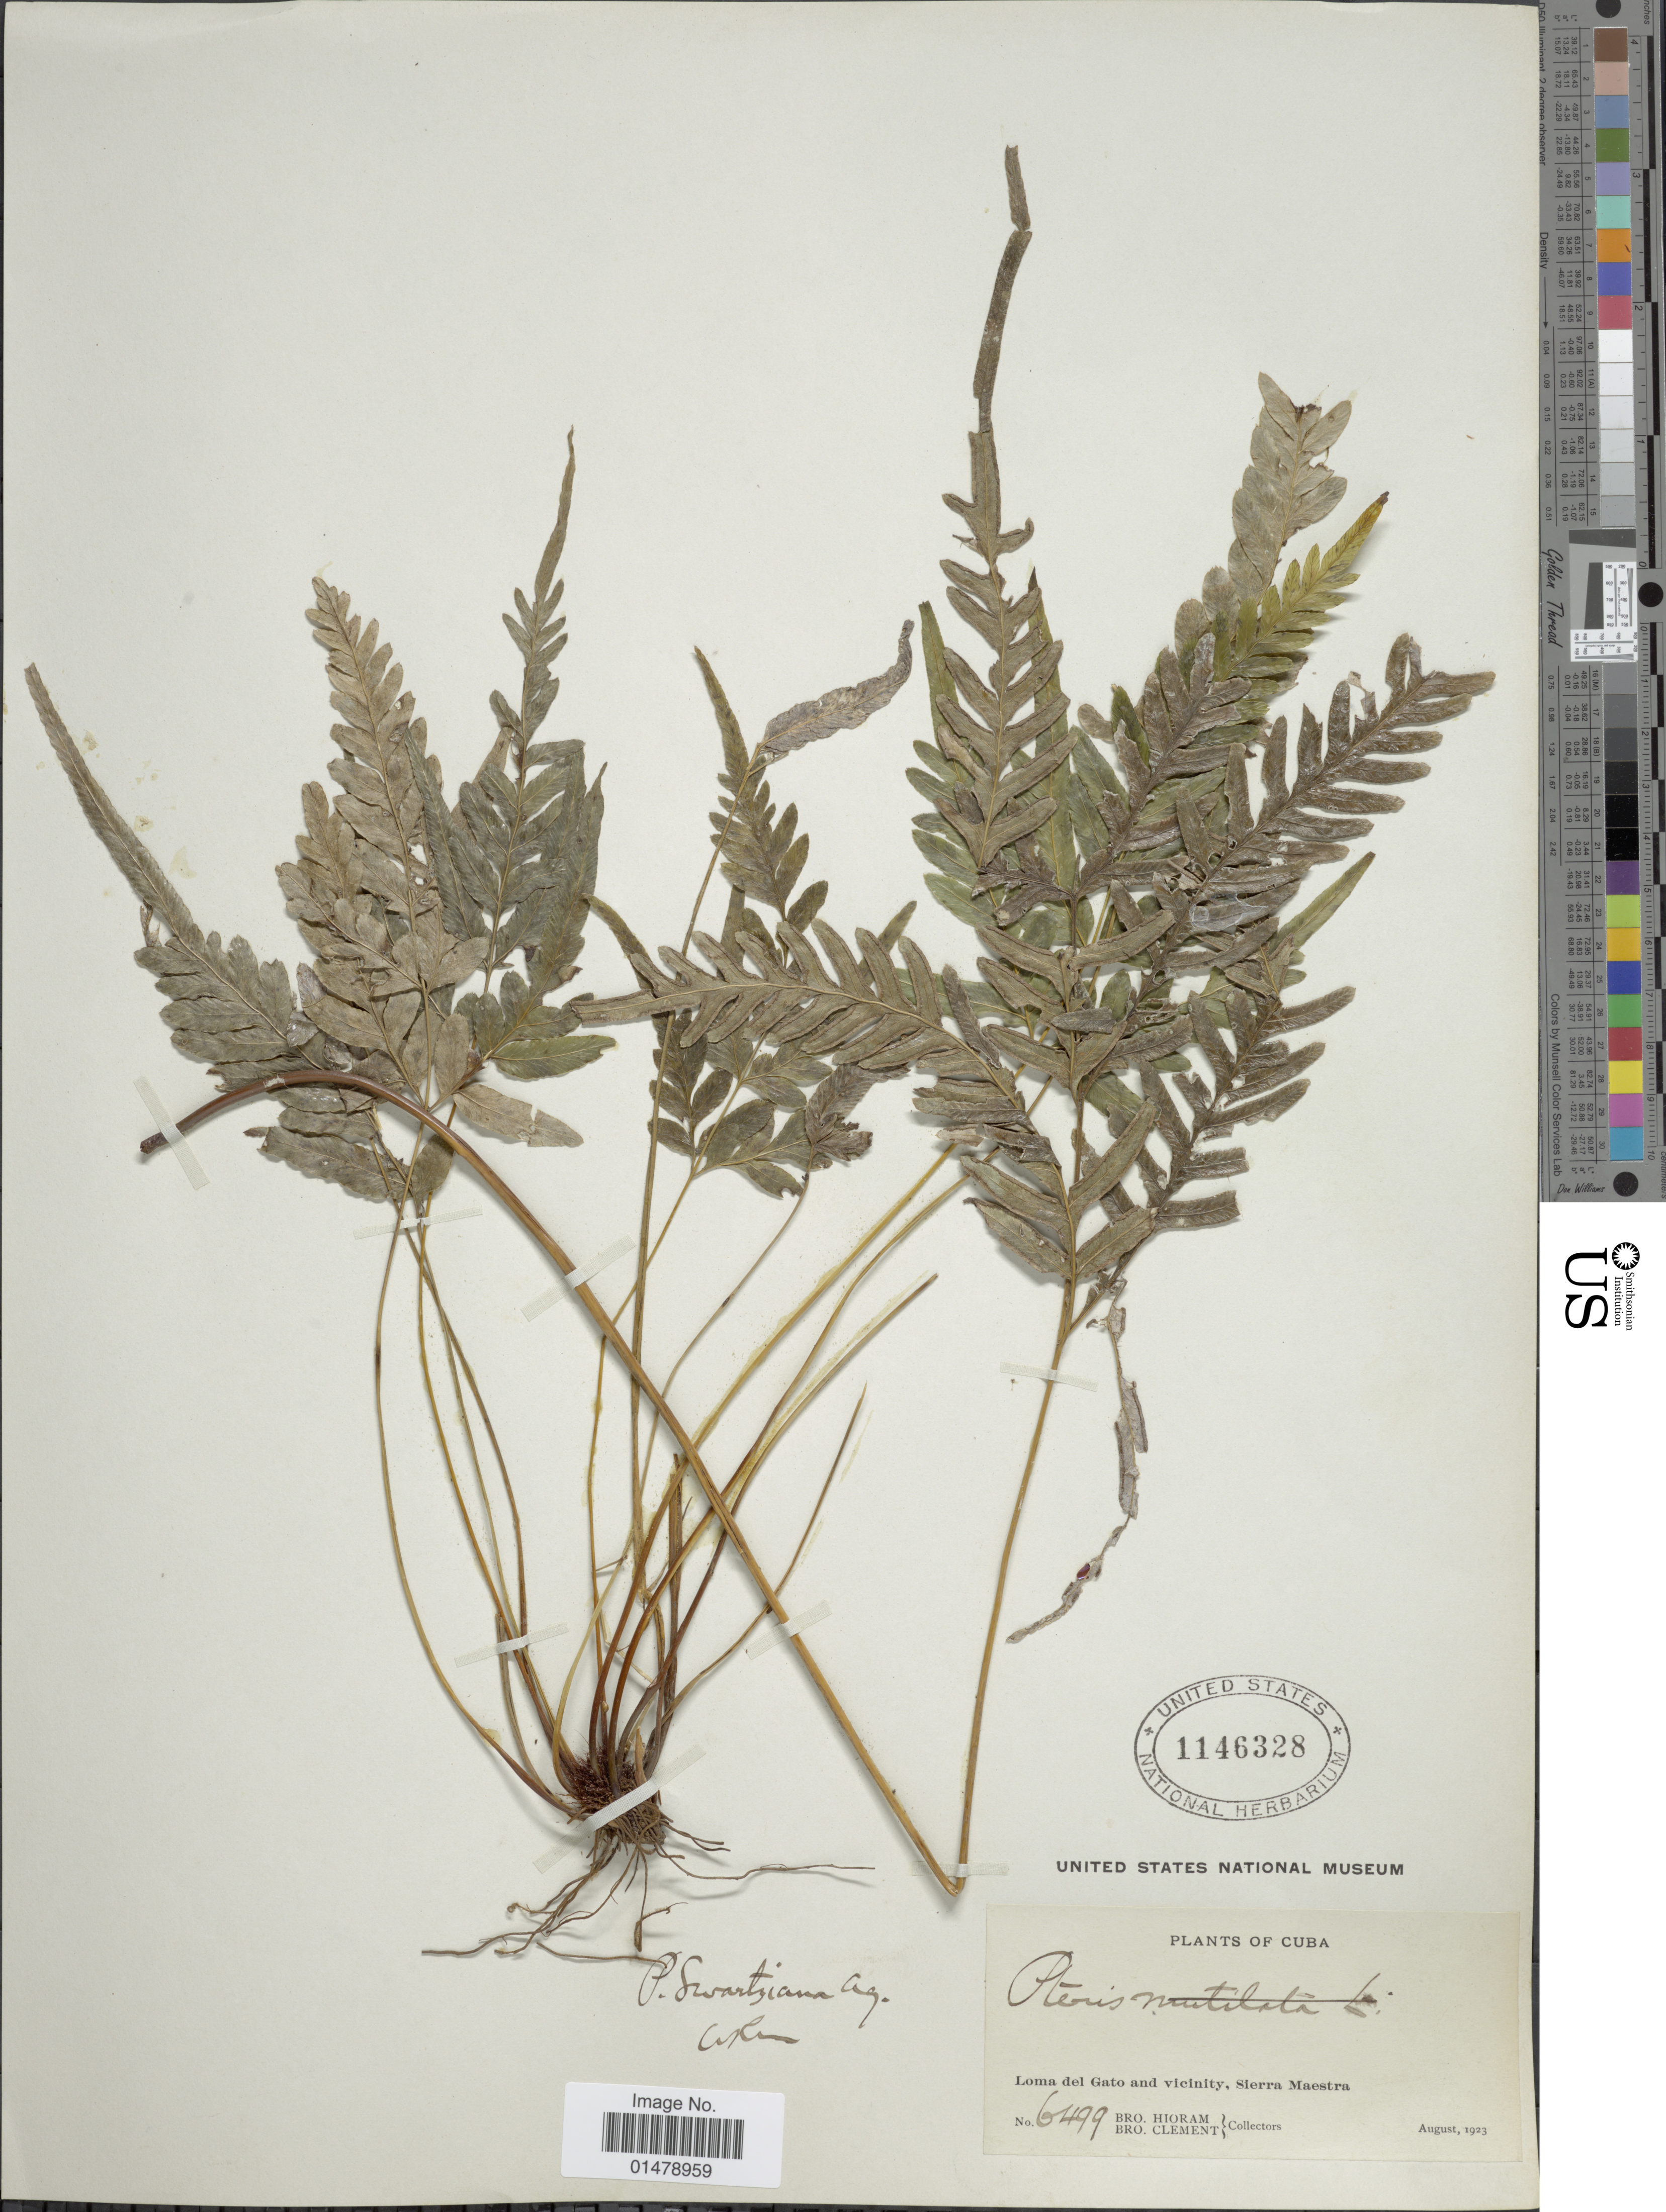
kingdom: Plantae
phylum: Tracheophyta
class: Polypodiopsida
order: Polypodiales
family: Pteridaceae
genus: Pteris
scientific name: Pteris swartziana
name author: J. Agardh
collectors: Bro. Hioram & B. Clement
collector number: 6499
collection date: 1923-08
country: Cuba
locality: Loma del Gota and vicinity, Sierra Maestra.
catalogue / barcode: US 1146328